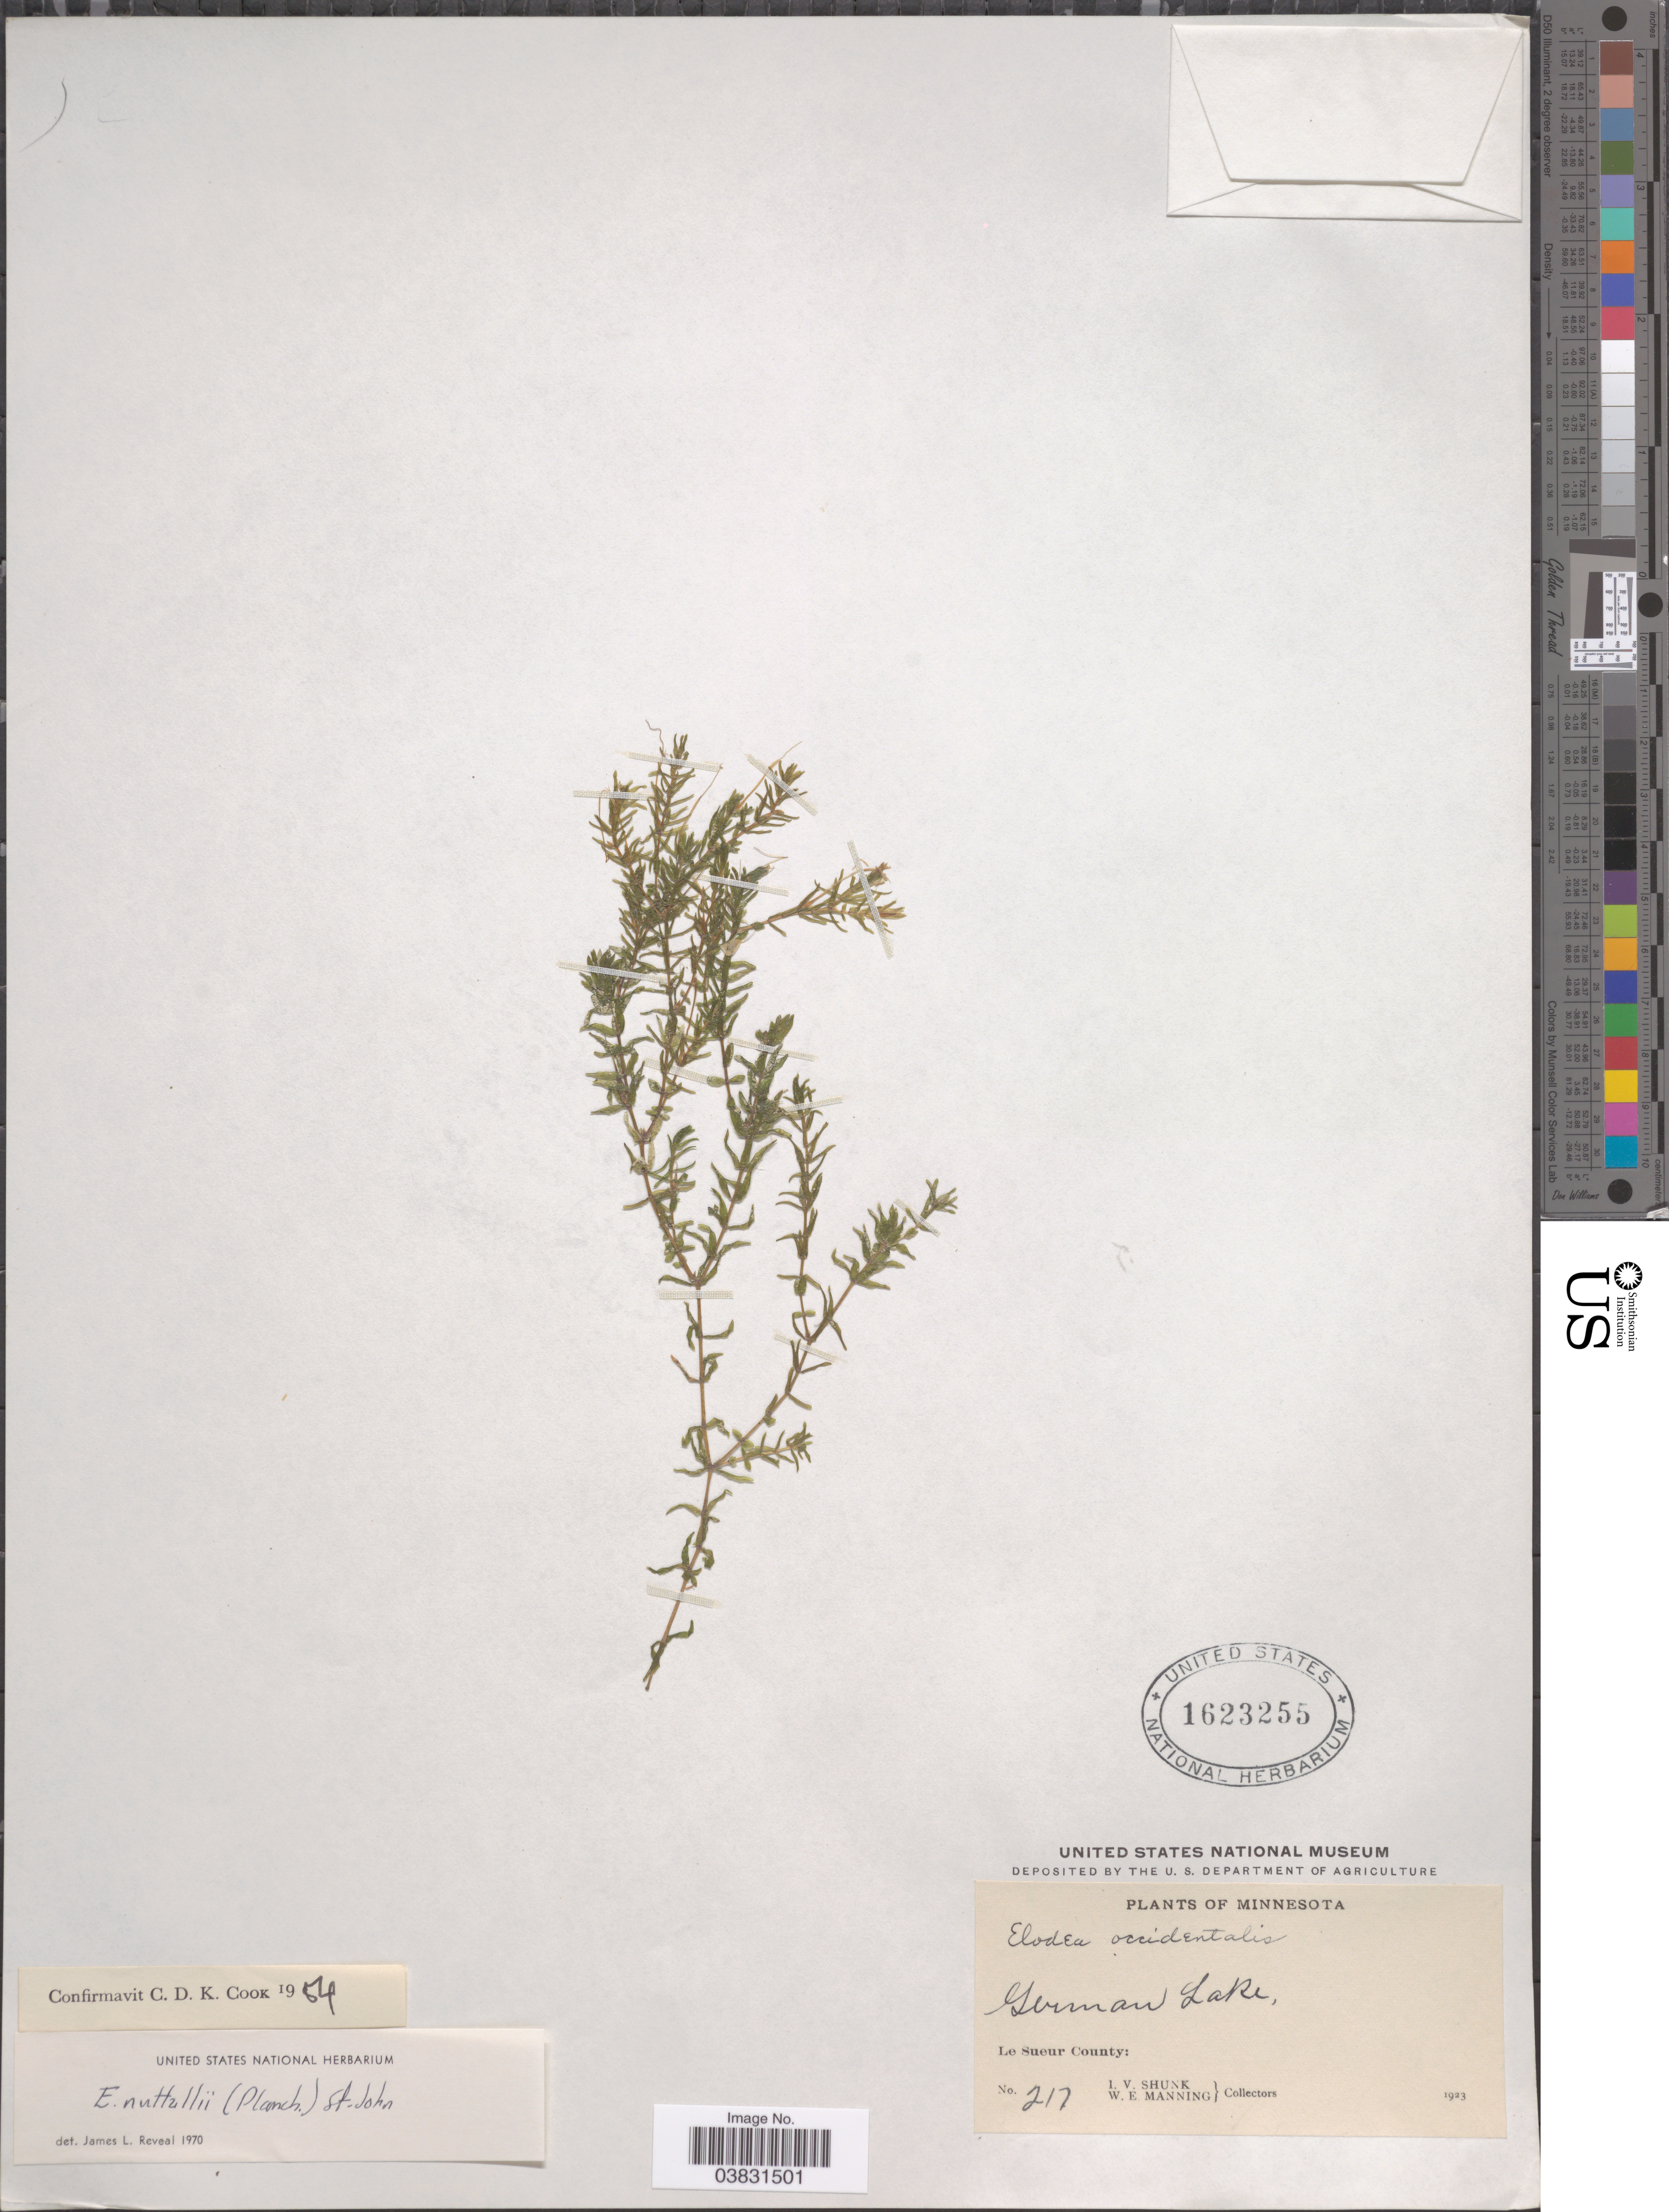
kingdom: Plantae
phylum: Tracheophyta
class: Liliopsida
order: Alismatales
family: Hydrocharitaceae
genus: Elodea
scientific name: Elodea nuttallii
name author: (Planch.) H. St. John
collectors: I. Shunk & W. Manning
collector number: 217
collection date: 1923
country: United States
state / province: Minnesota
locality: German Lake, Le Sueur County.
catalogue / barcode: US 1623255